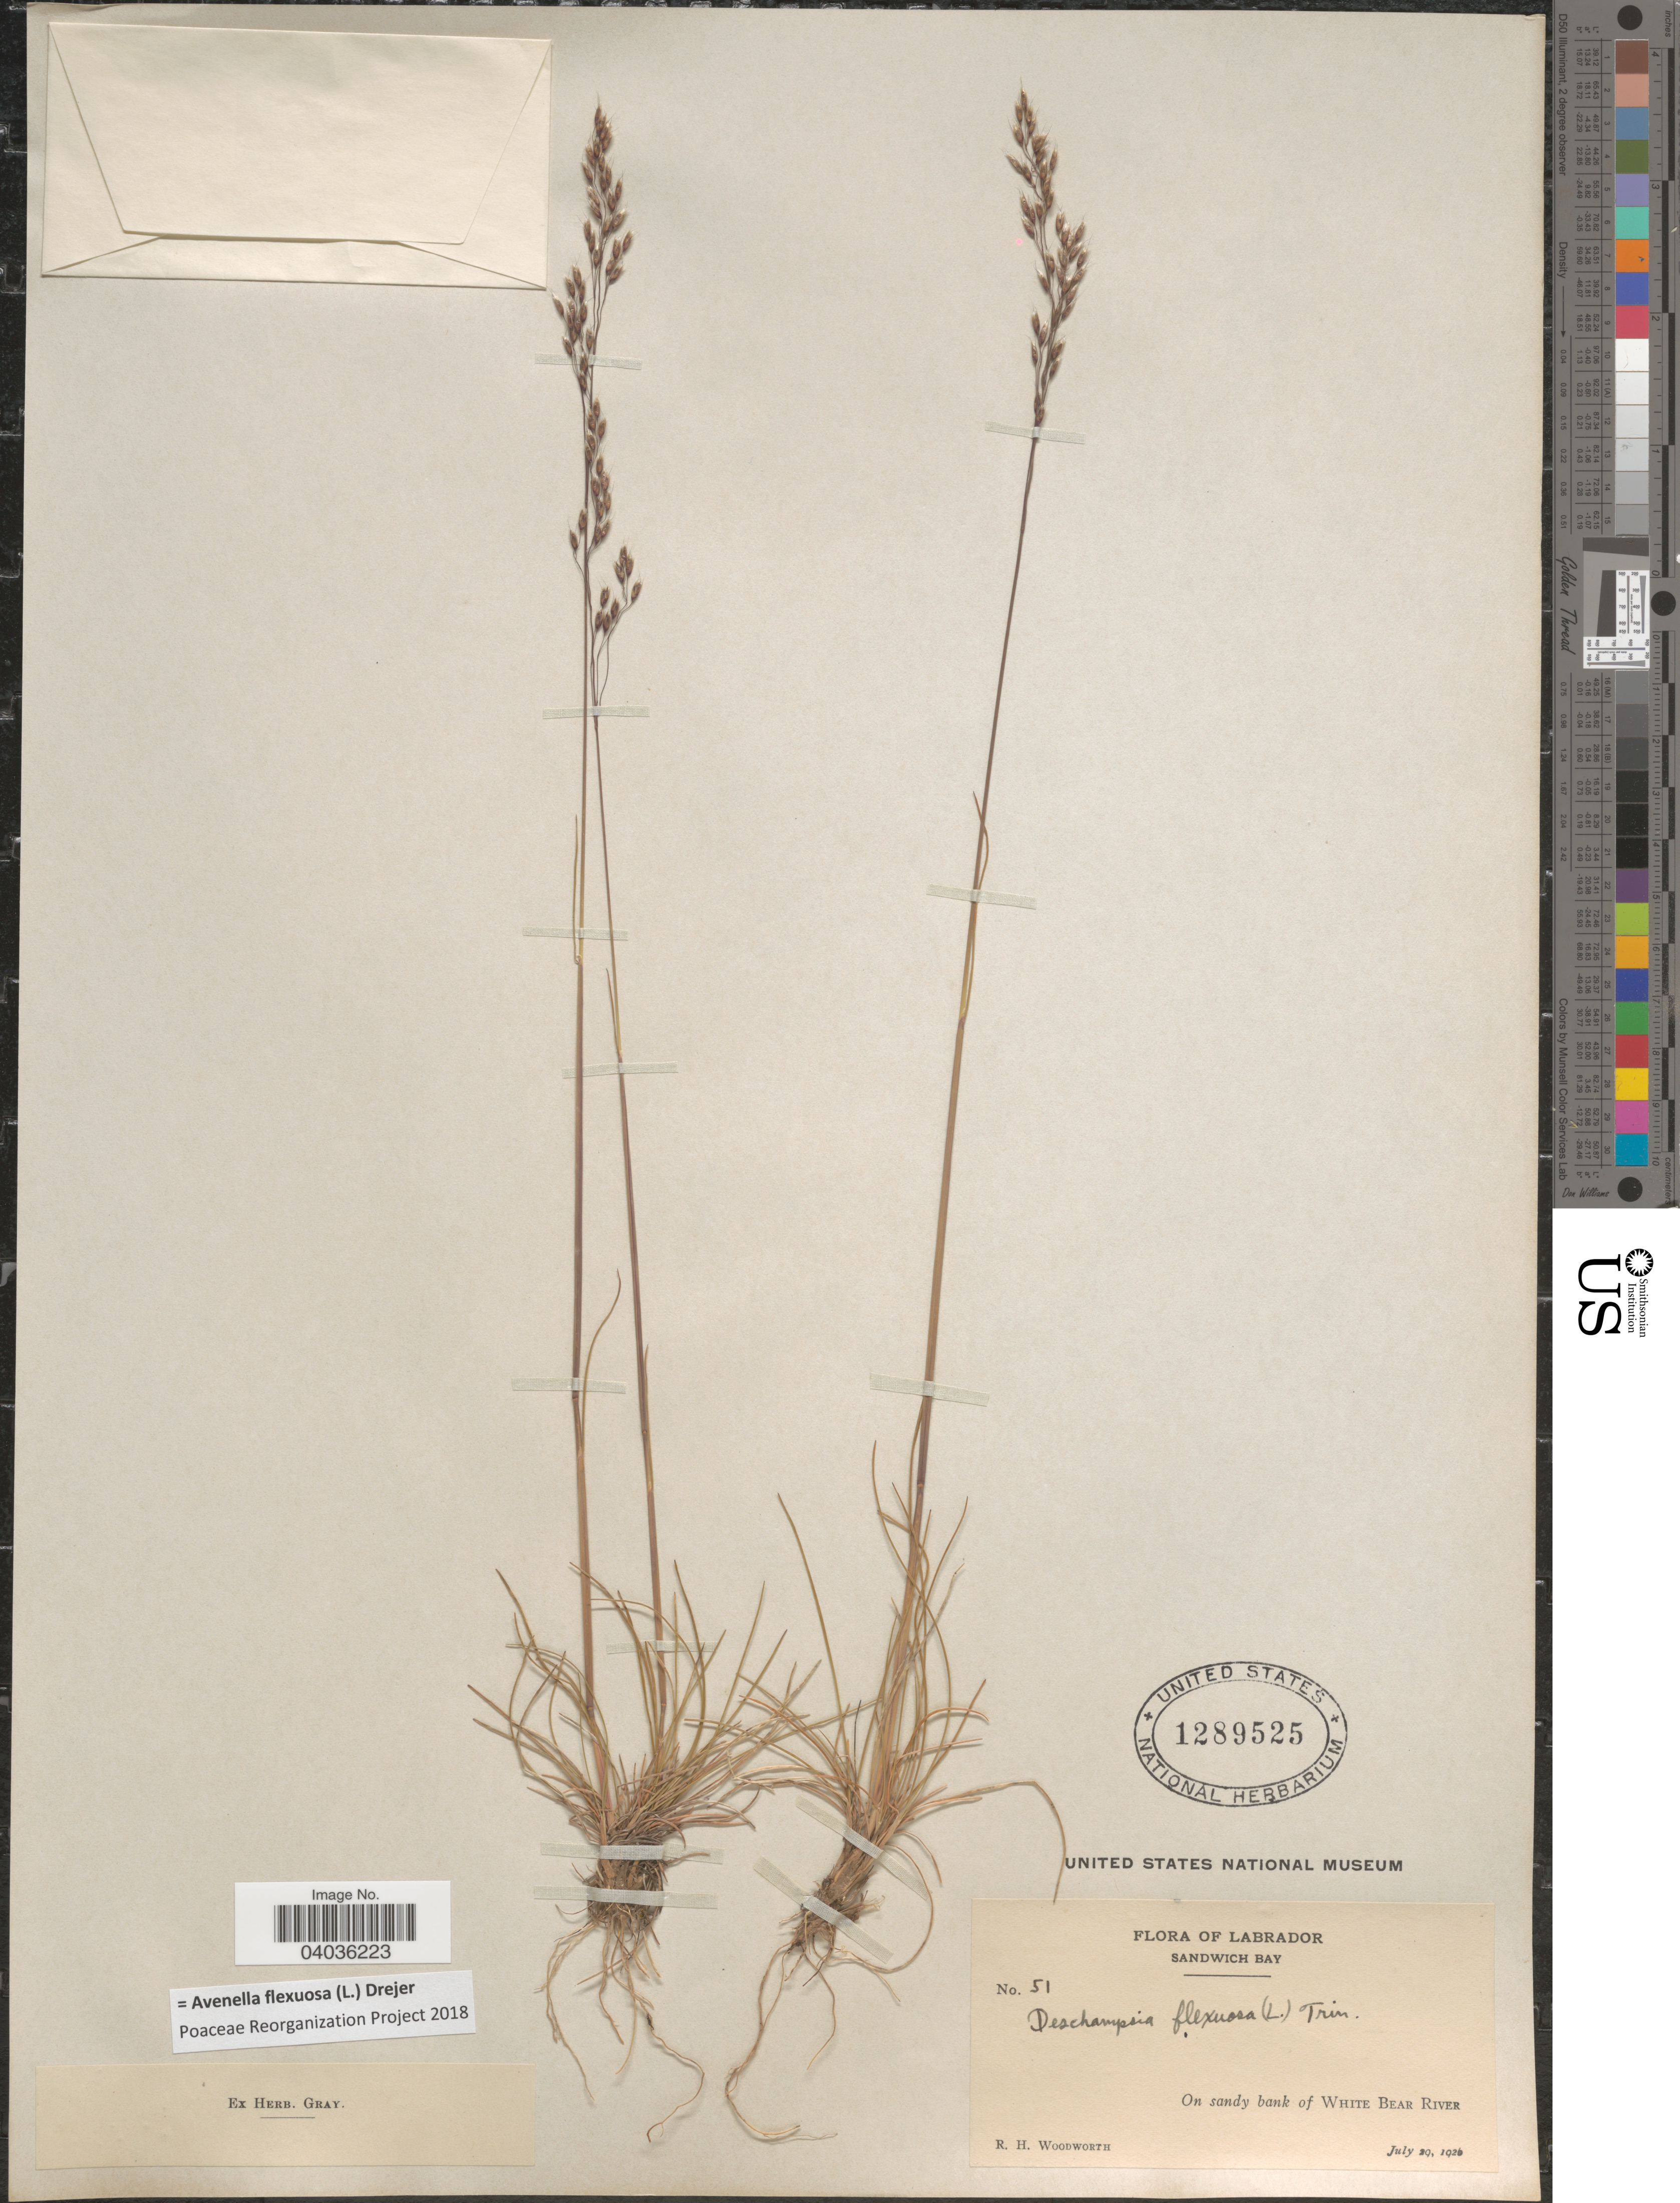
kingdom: Plantae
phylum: Tracheophyta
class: Liliopsida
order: Poales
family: Poaceae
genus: Avenella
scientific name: Avenella flexuosa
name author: (L.) Drejer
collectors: R. Woodworth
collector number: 51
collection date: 1926-07-29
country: Canada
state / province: Newfoundland and Labrador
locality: Labrador. Sandwich Bay. On sandy bank of White Bear River.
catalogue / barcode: US 1289525